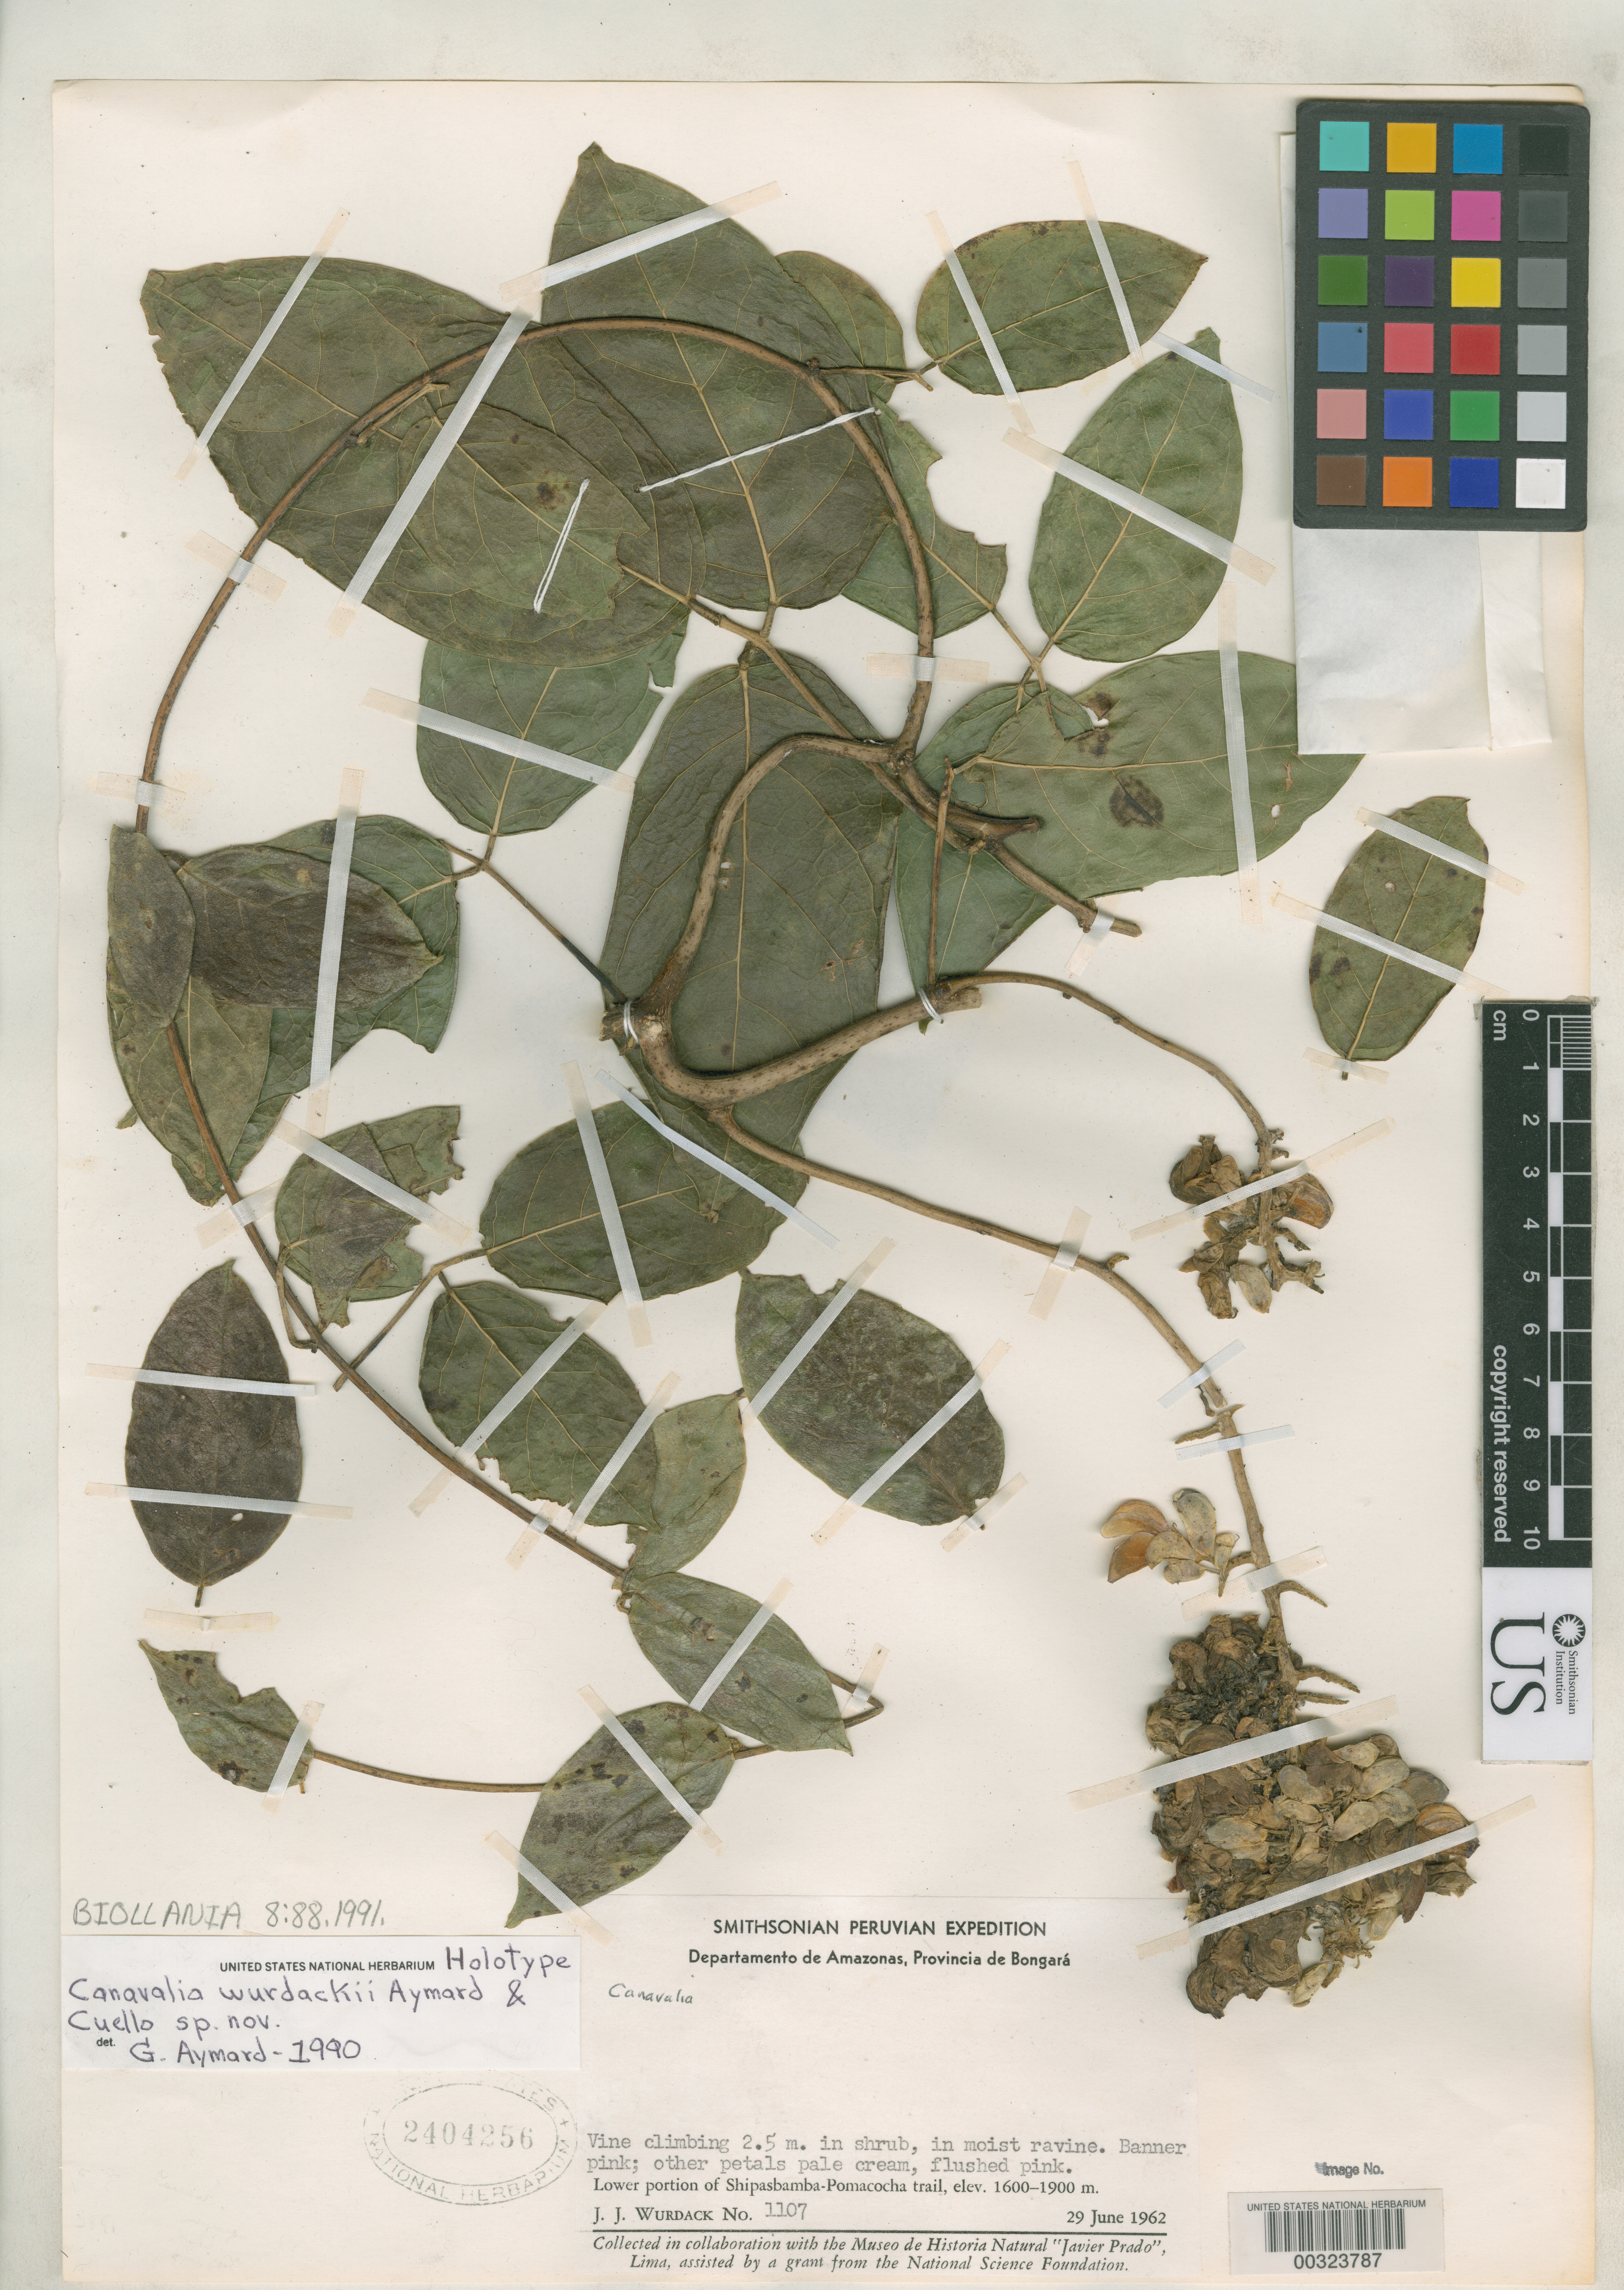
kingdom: Plantae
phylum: Tracheophyta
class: Magnoliopsida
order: Fabales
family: Fabaceae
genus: Canavalia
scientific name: Canavalia wurdackii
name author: Aymard & Cuello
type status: Holotype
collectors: J. J. Wurdack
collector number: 1107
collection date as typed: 29 Jun 1962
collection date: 1962-06-29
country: Peru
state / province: Amazonas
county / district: Bongará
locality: lower portion of Shipasbamba Trail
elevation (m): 1600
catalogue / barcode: US 2404256